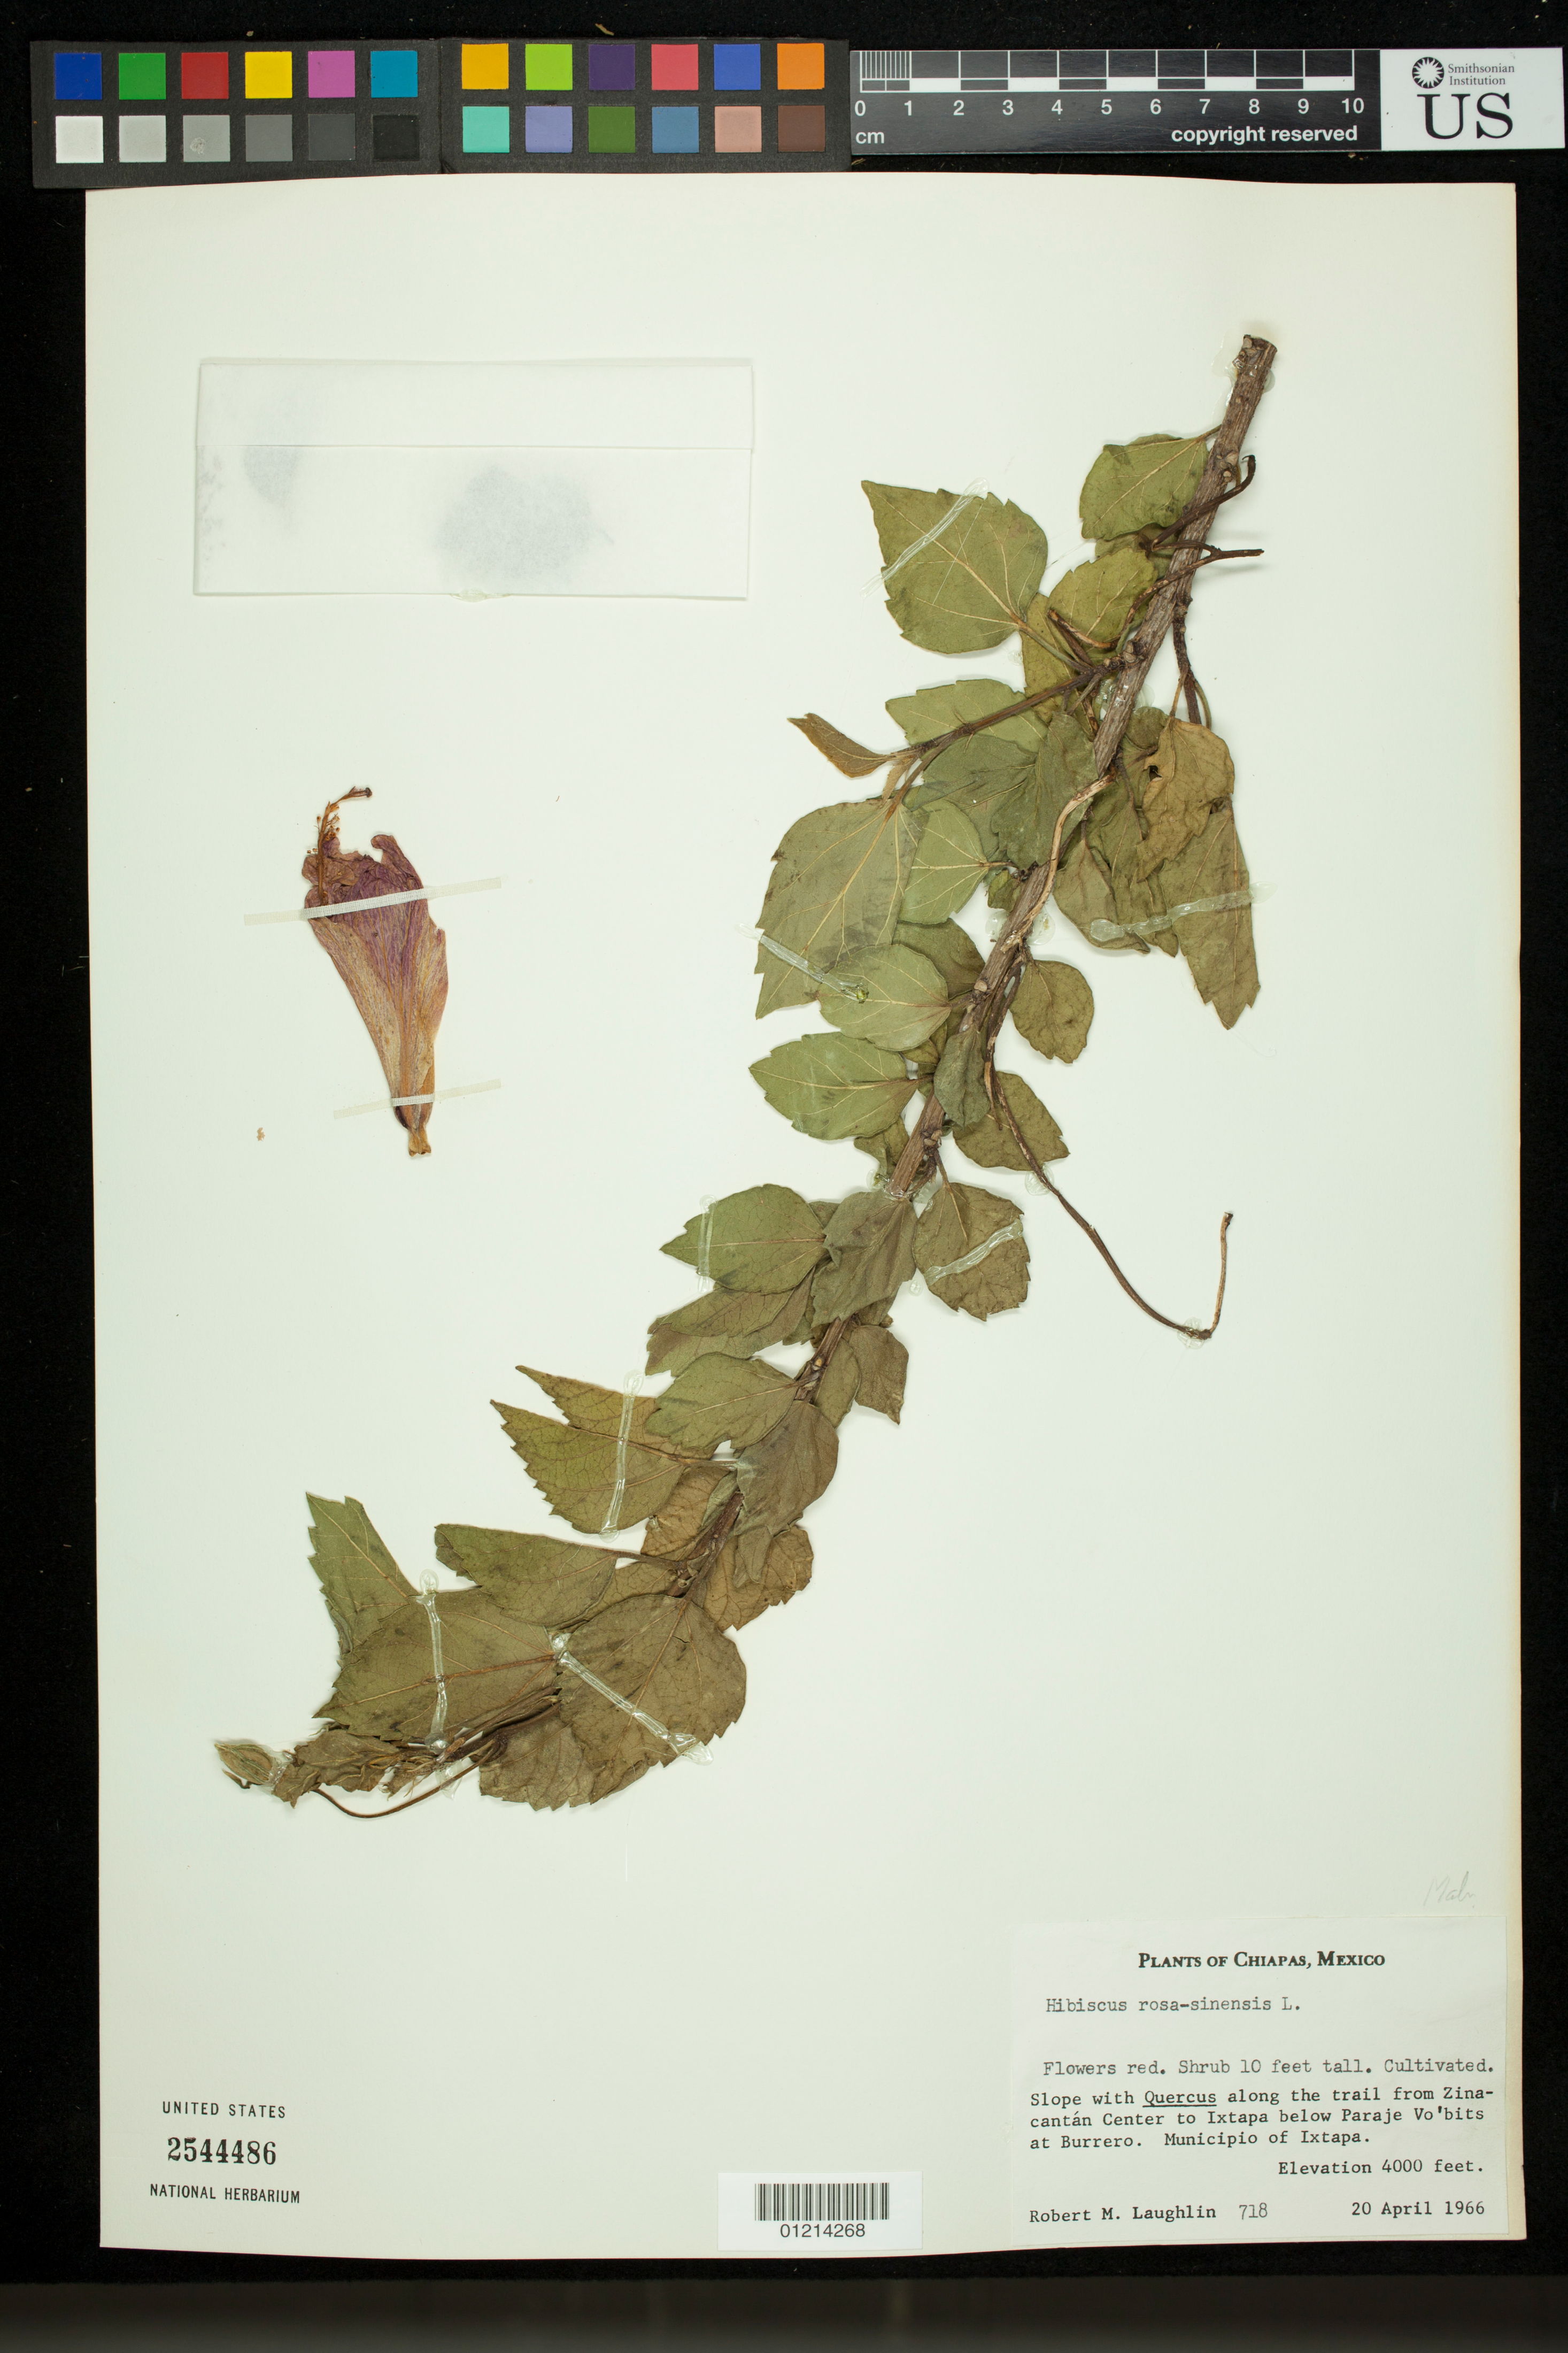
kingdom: Plantae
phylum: Tracheophyta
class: Magnoliopsida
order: Malvales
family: Malvaceae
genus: Hibiscus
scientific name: Hibiscus rosa-sinensis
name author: L.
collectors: R. M. Laughlin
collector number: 718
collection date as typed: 4/20/1966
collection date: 1966-04-20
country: Mexico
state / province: Chiapas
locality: Chiapas. Slope with Quercus along trail from Zinacantán Center to Ixtapa below Paraje Vo'bits at Burrero. Municipio of Ixtapa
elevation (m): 1219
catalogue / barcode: US 2544486